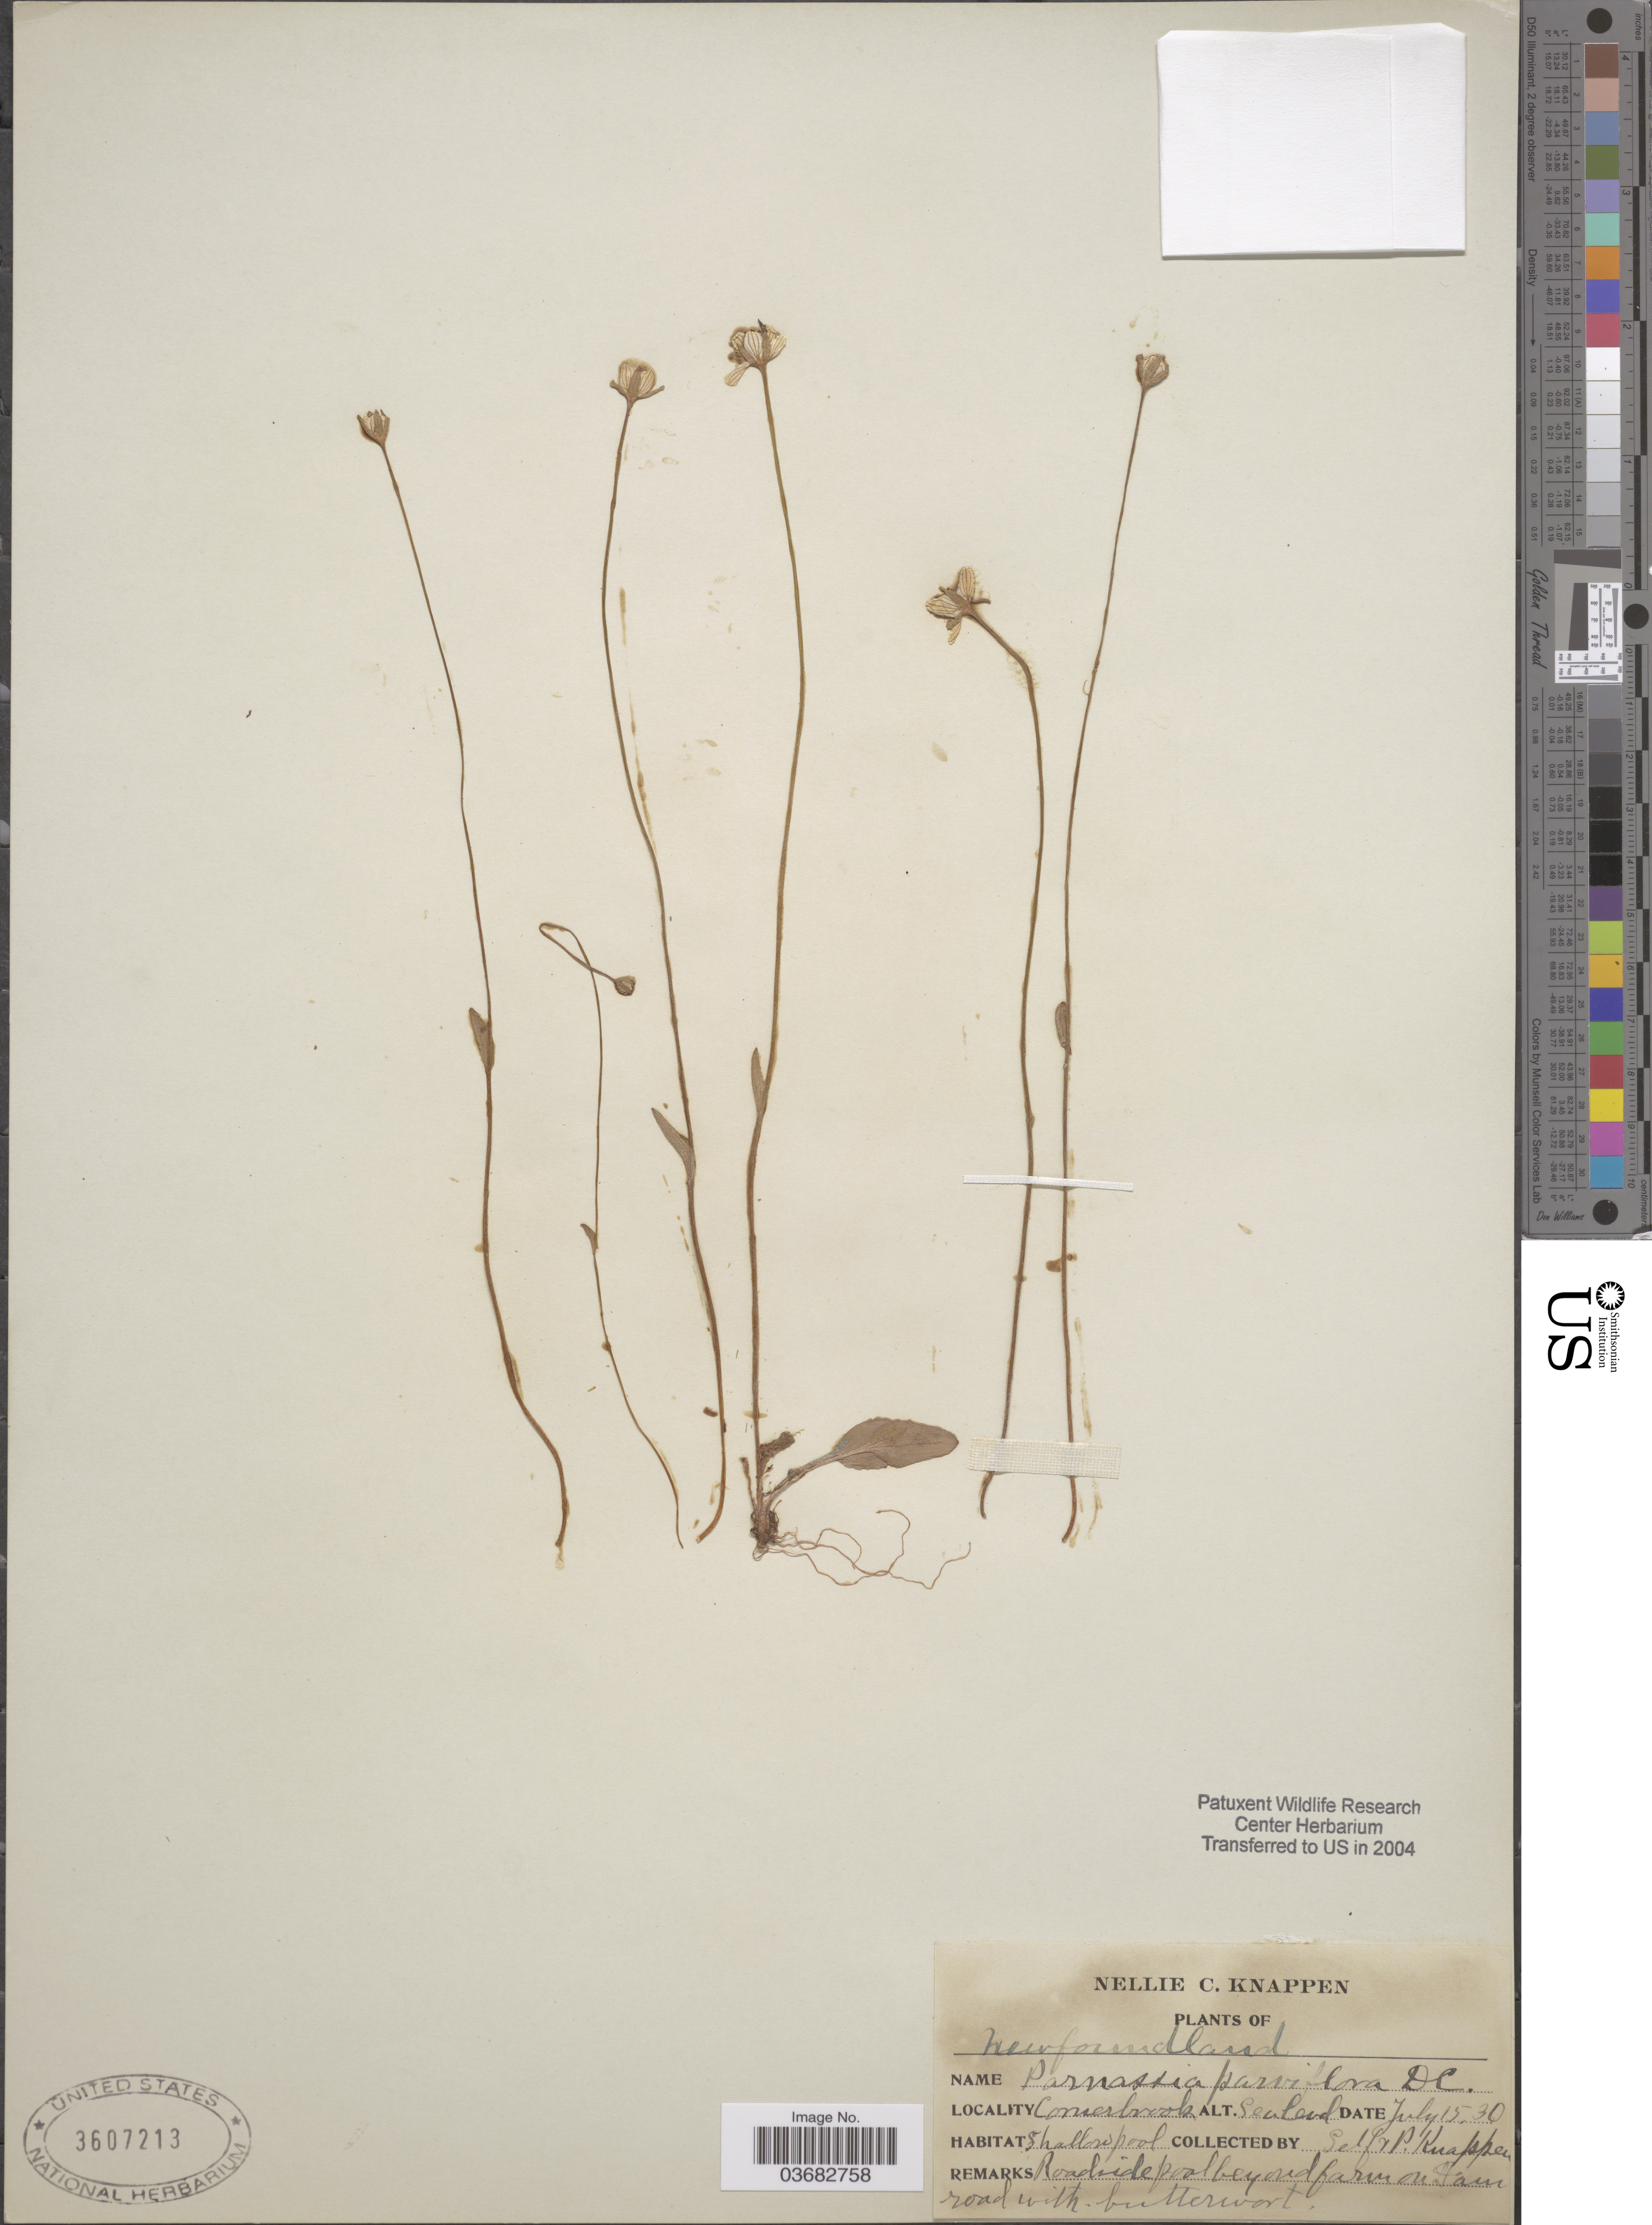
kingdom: Plantae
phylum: Tracheophyta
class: Magnoliopsida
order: Celastrales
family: Parnassiaceae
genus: Parnassia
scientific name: Parnassia parviflora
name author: DC.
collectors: N. Knappen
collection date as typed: Transcribed d/m/y: 15/7/30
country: Canada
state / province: Newfoundland and Labrador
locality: Cornerbrook.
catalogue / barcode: US 3607213